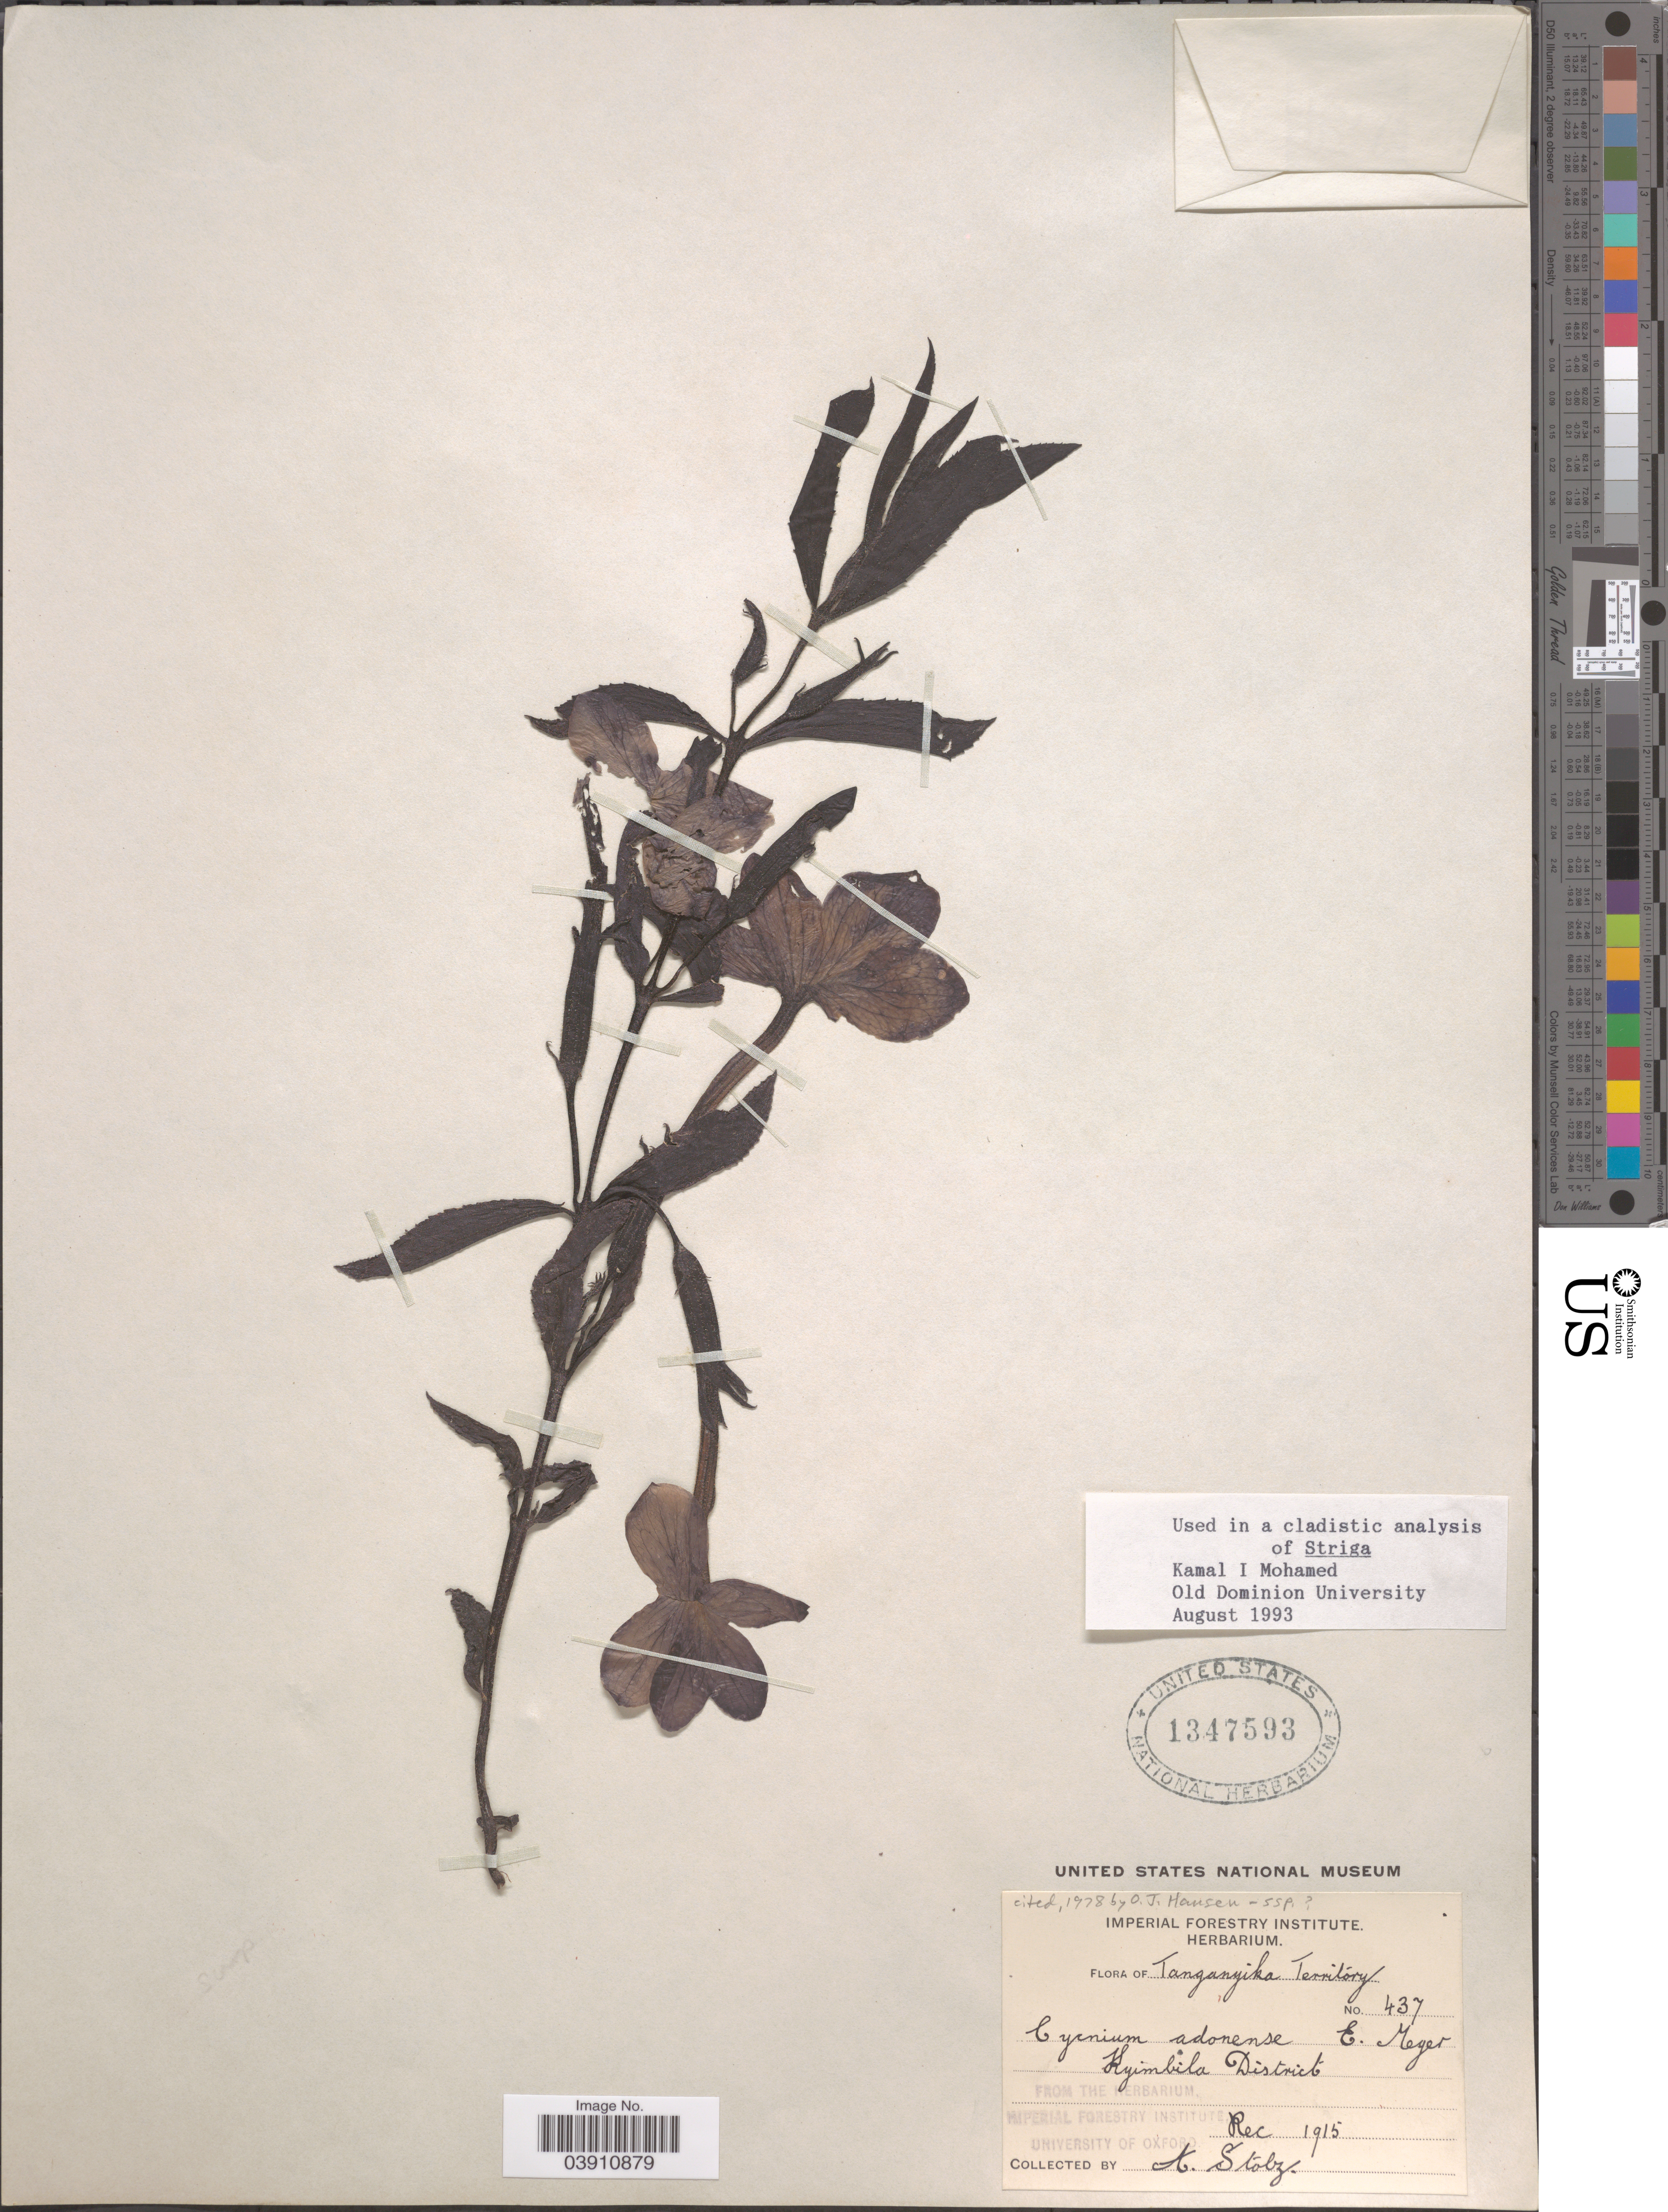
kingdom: Plantae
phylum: Tracheophyta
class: Magnoliopsida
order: Lamiales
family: Orobanchaceae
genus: Cycnium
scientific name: Cycnium adonense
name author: E. Mey. ex Benth.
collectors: A. Stolz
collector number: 437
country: Tanzania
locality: Tanganyika Territory. Kyimbila District.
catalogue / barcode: US 1347593